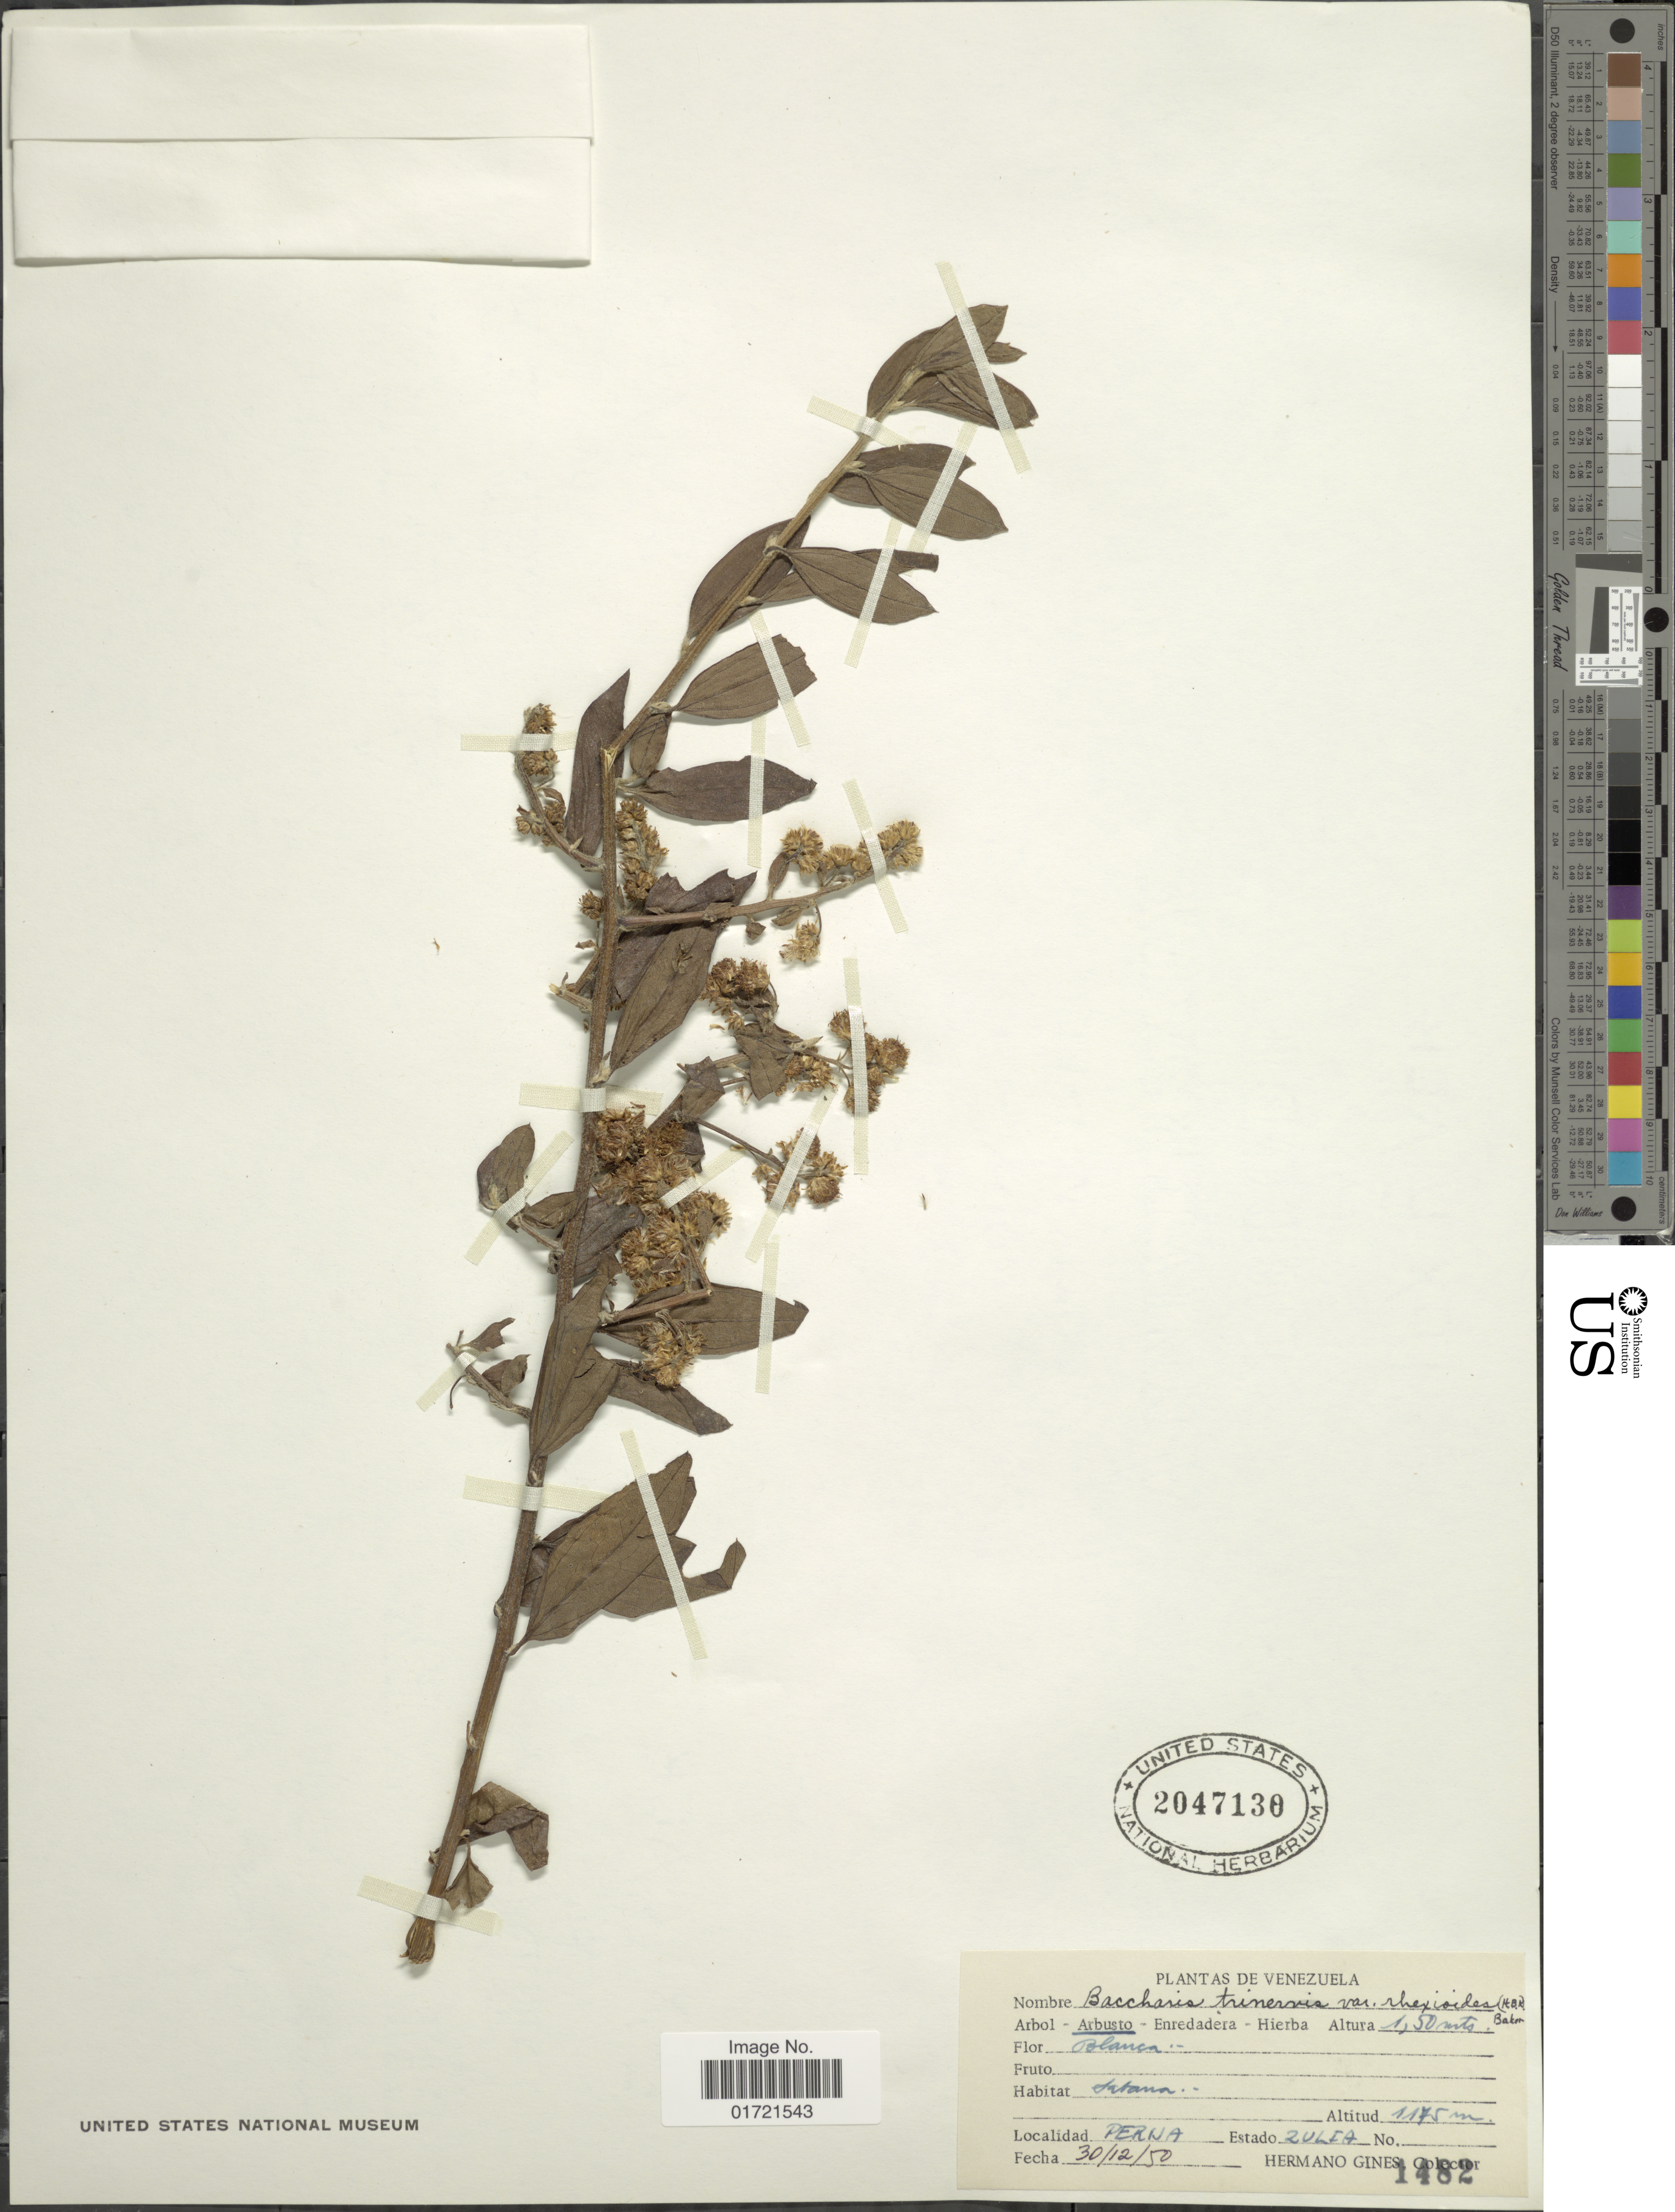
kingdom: Plantae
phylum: Tracheophyta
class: Magnoliopsida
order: Asterales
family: Asteraceae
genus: Baccharis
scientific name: Baccharis trinervis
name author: (Lam.) Pers.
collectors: Bro. Gines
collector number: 1482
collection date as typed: Transcribed d/m/y: 30/12/50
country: Venezuela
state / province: Zulia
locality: Perija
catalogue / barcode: US 2047130